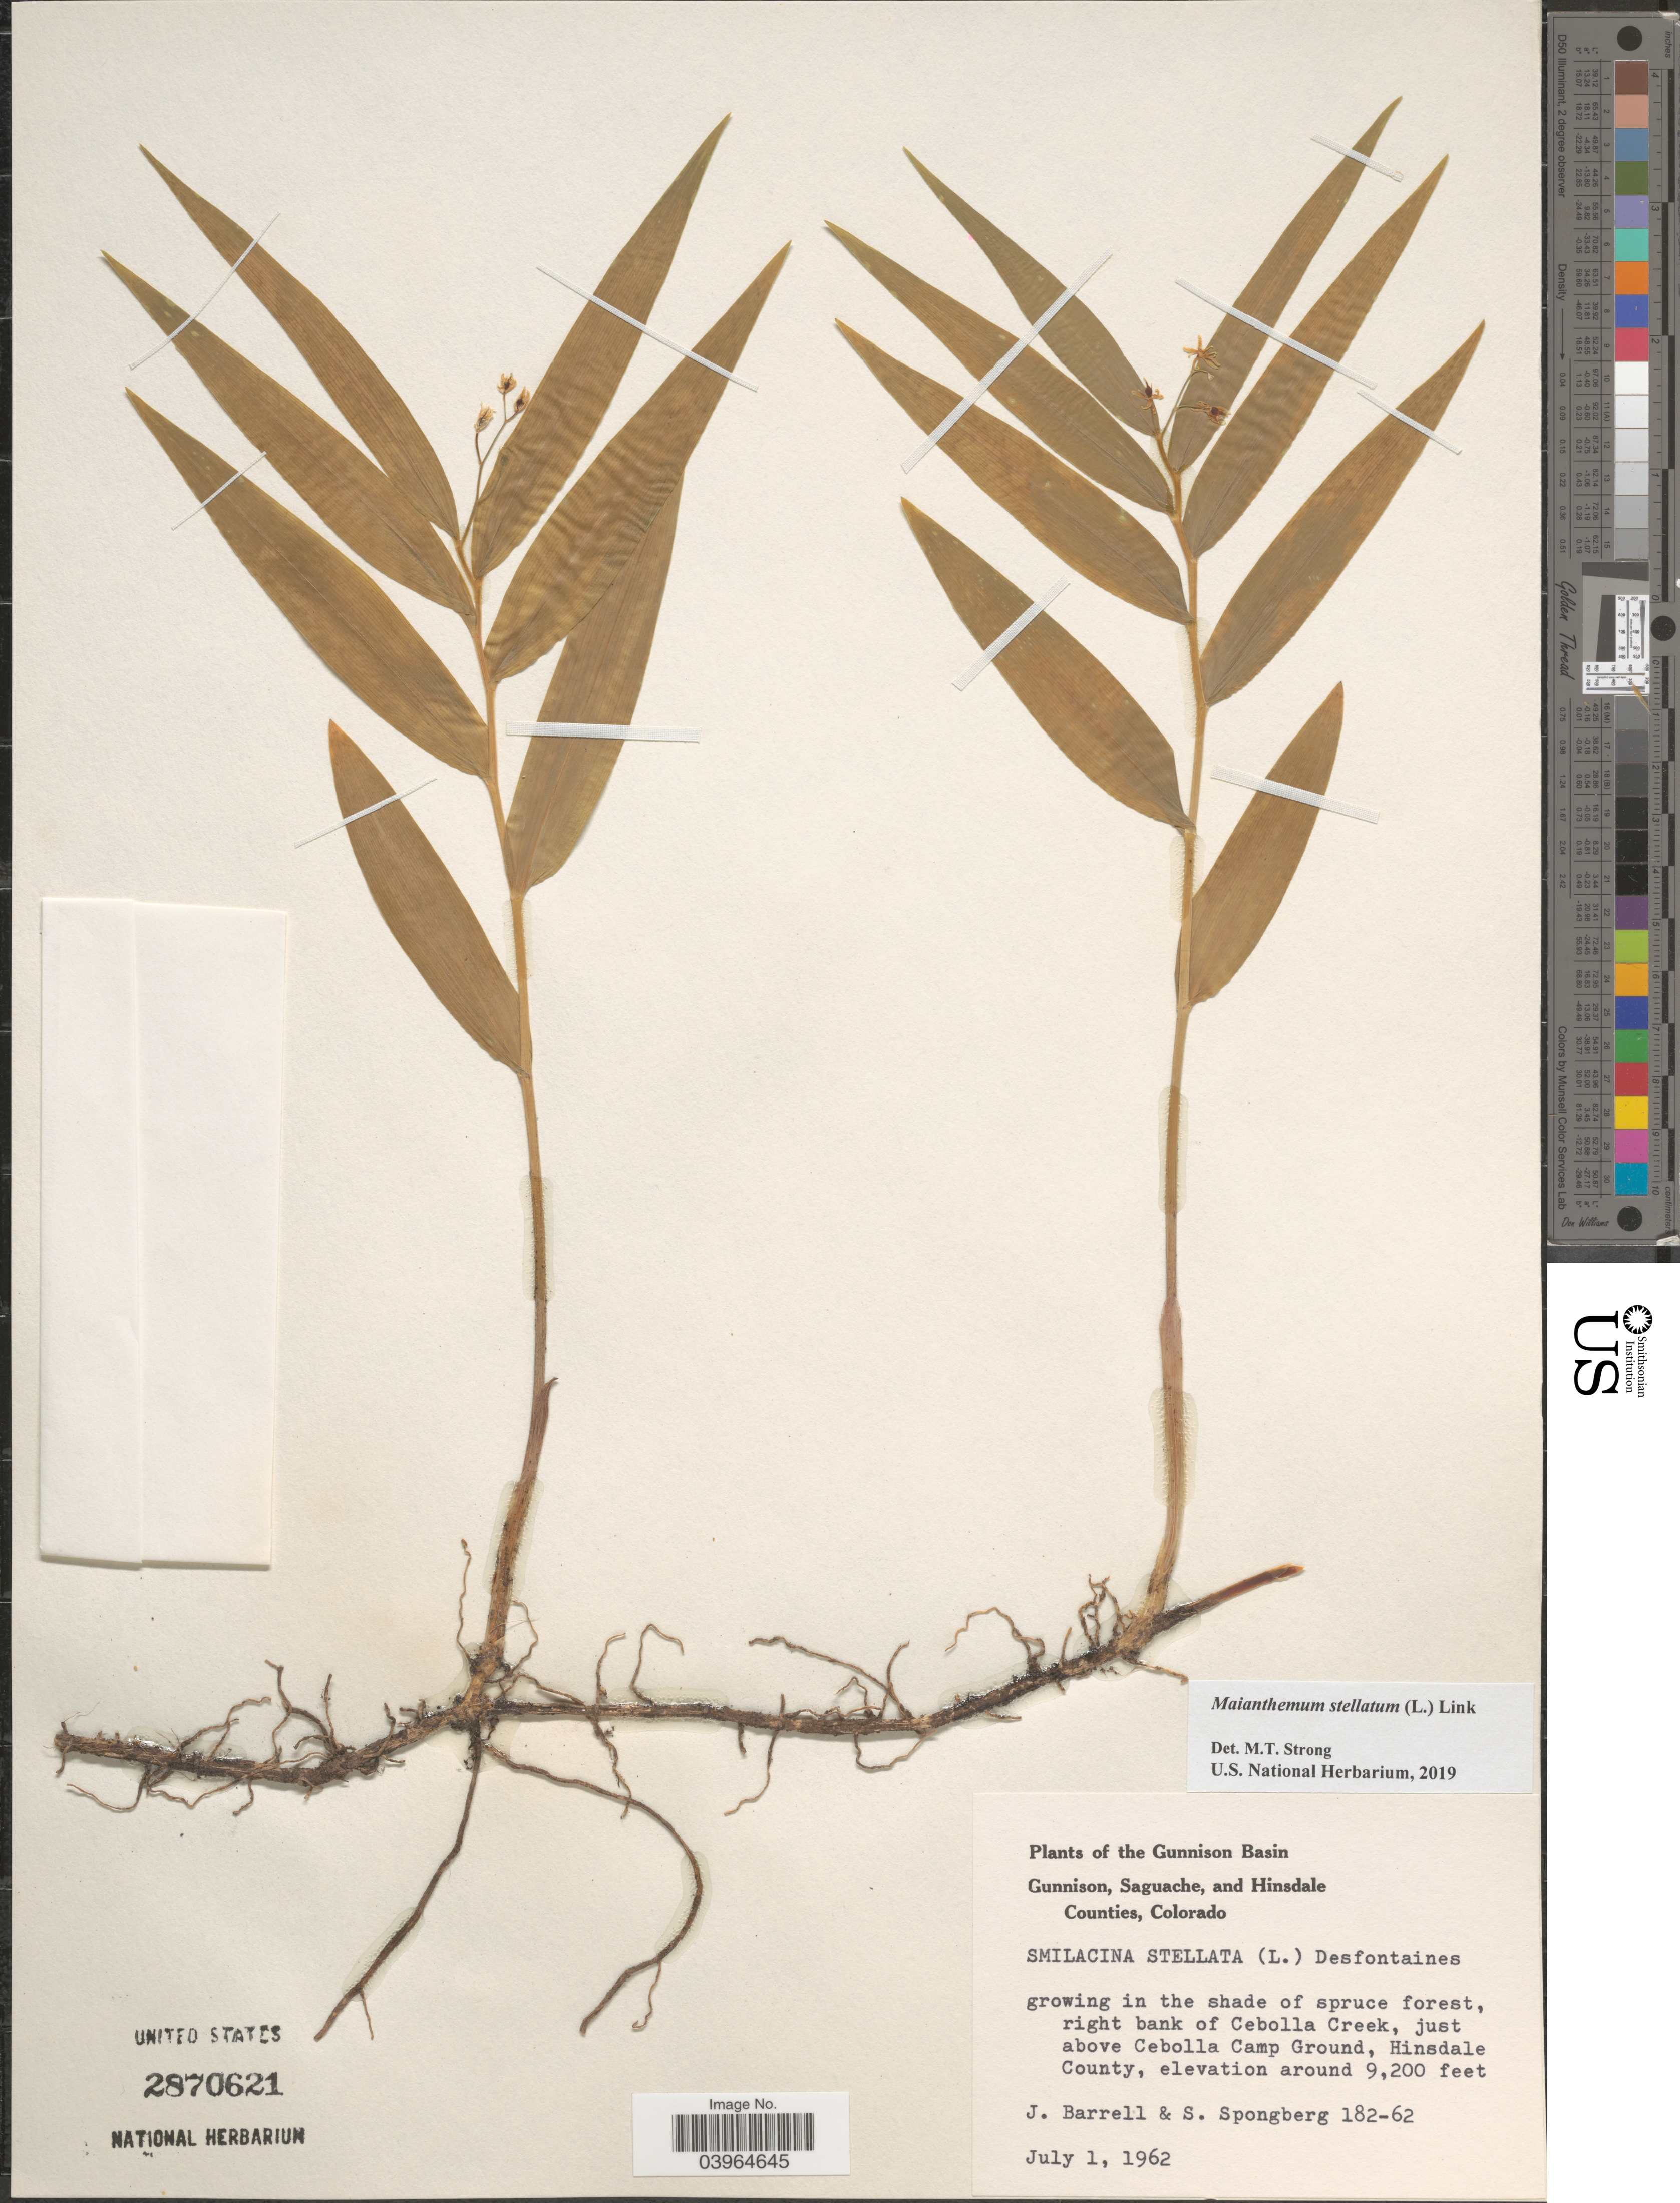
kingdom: Plantae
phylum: Tracheophyta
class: Liliopsida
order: Asparagales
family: Asparagaceae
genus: Maianthemum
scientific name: Maianthemum stellatum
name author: (L.) Link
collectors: J. Barrell & S. A.Spongberg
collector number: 182-62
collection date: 1962-07-01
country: United States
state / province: Colorado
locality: The Gunnison Basin. Right bank of Cebolla Creek, just above Cebolla Camp Ground, Hinsdale County.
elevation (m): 2804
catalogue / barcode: US 2870621